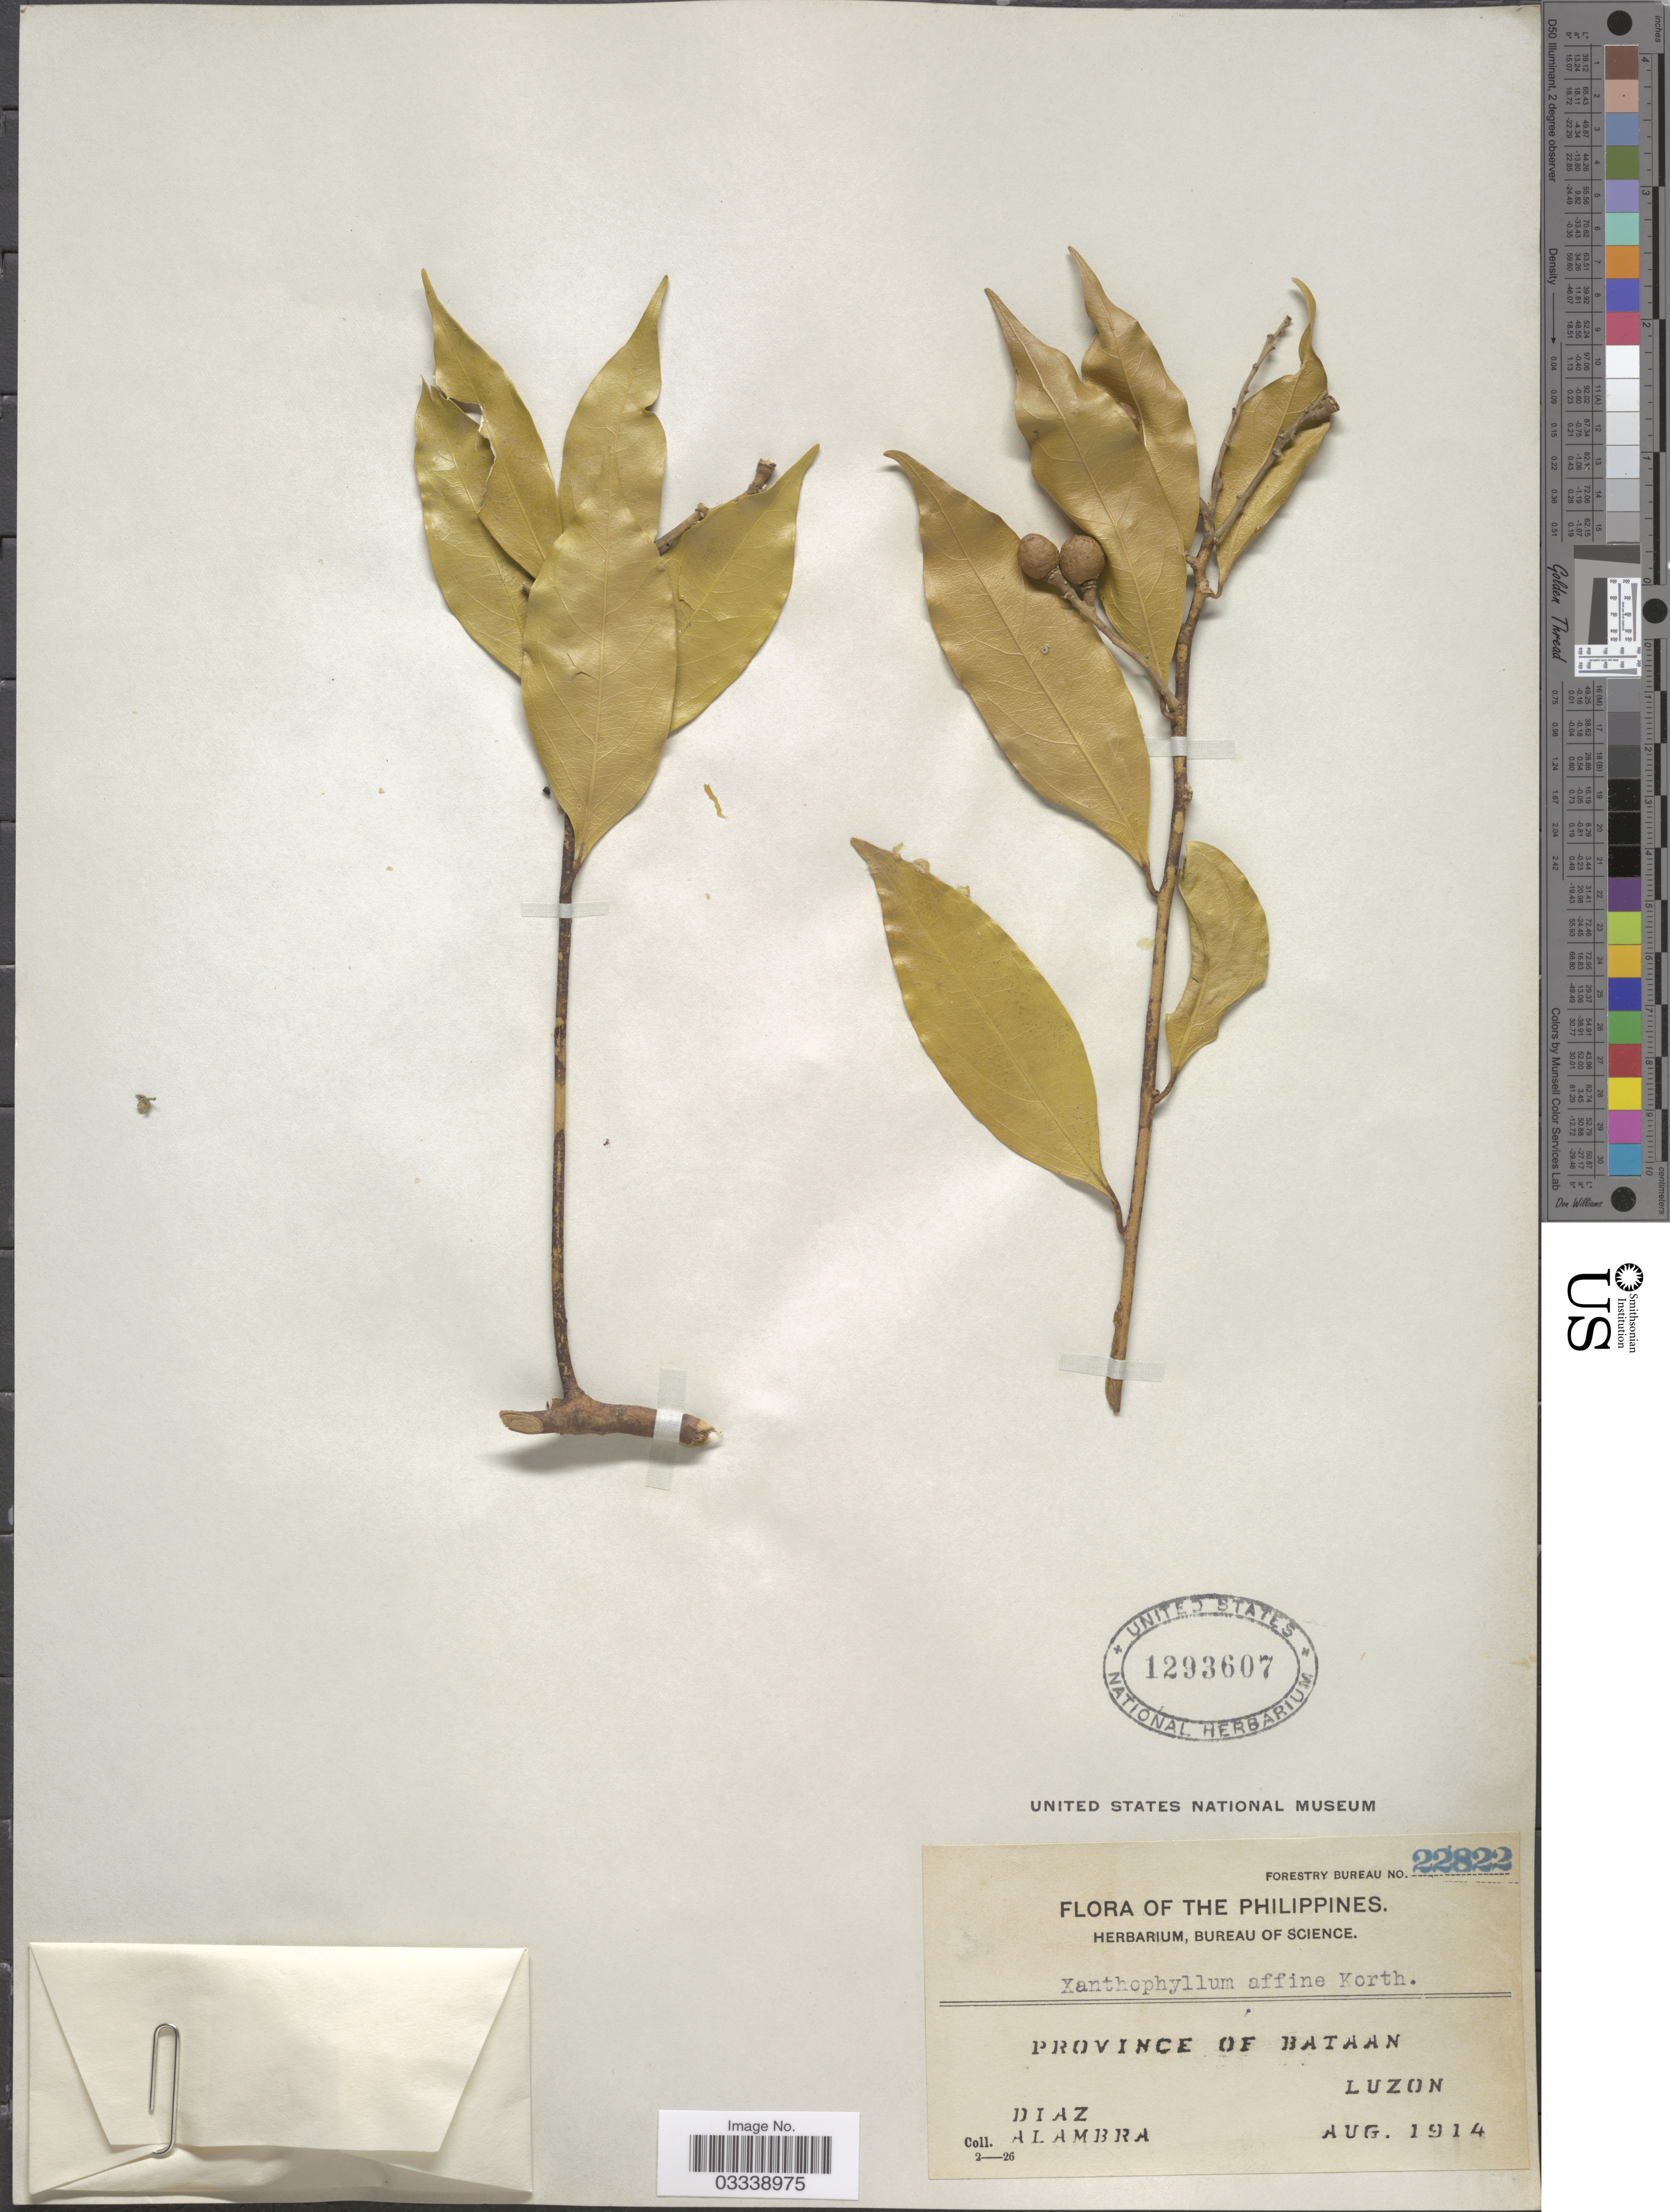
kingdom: Plantae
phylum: Tracheophyta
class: Magnoliopsida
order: Fabales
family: Polygalaceae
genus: Xanthophyllum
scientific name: Xanthophyllum affine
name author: Korth. ex Miq.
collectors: Diaz & -. Alambra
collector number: Forestry Bureau 22822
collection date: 1914-08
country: Philippines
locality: Province of Bataan, Luzon.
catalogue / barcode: US 1293607